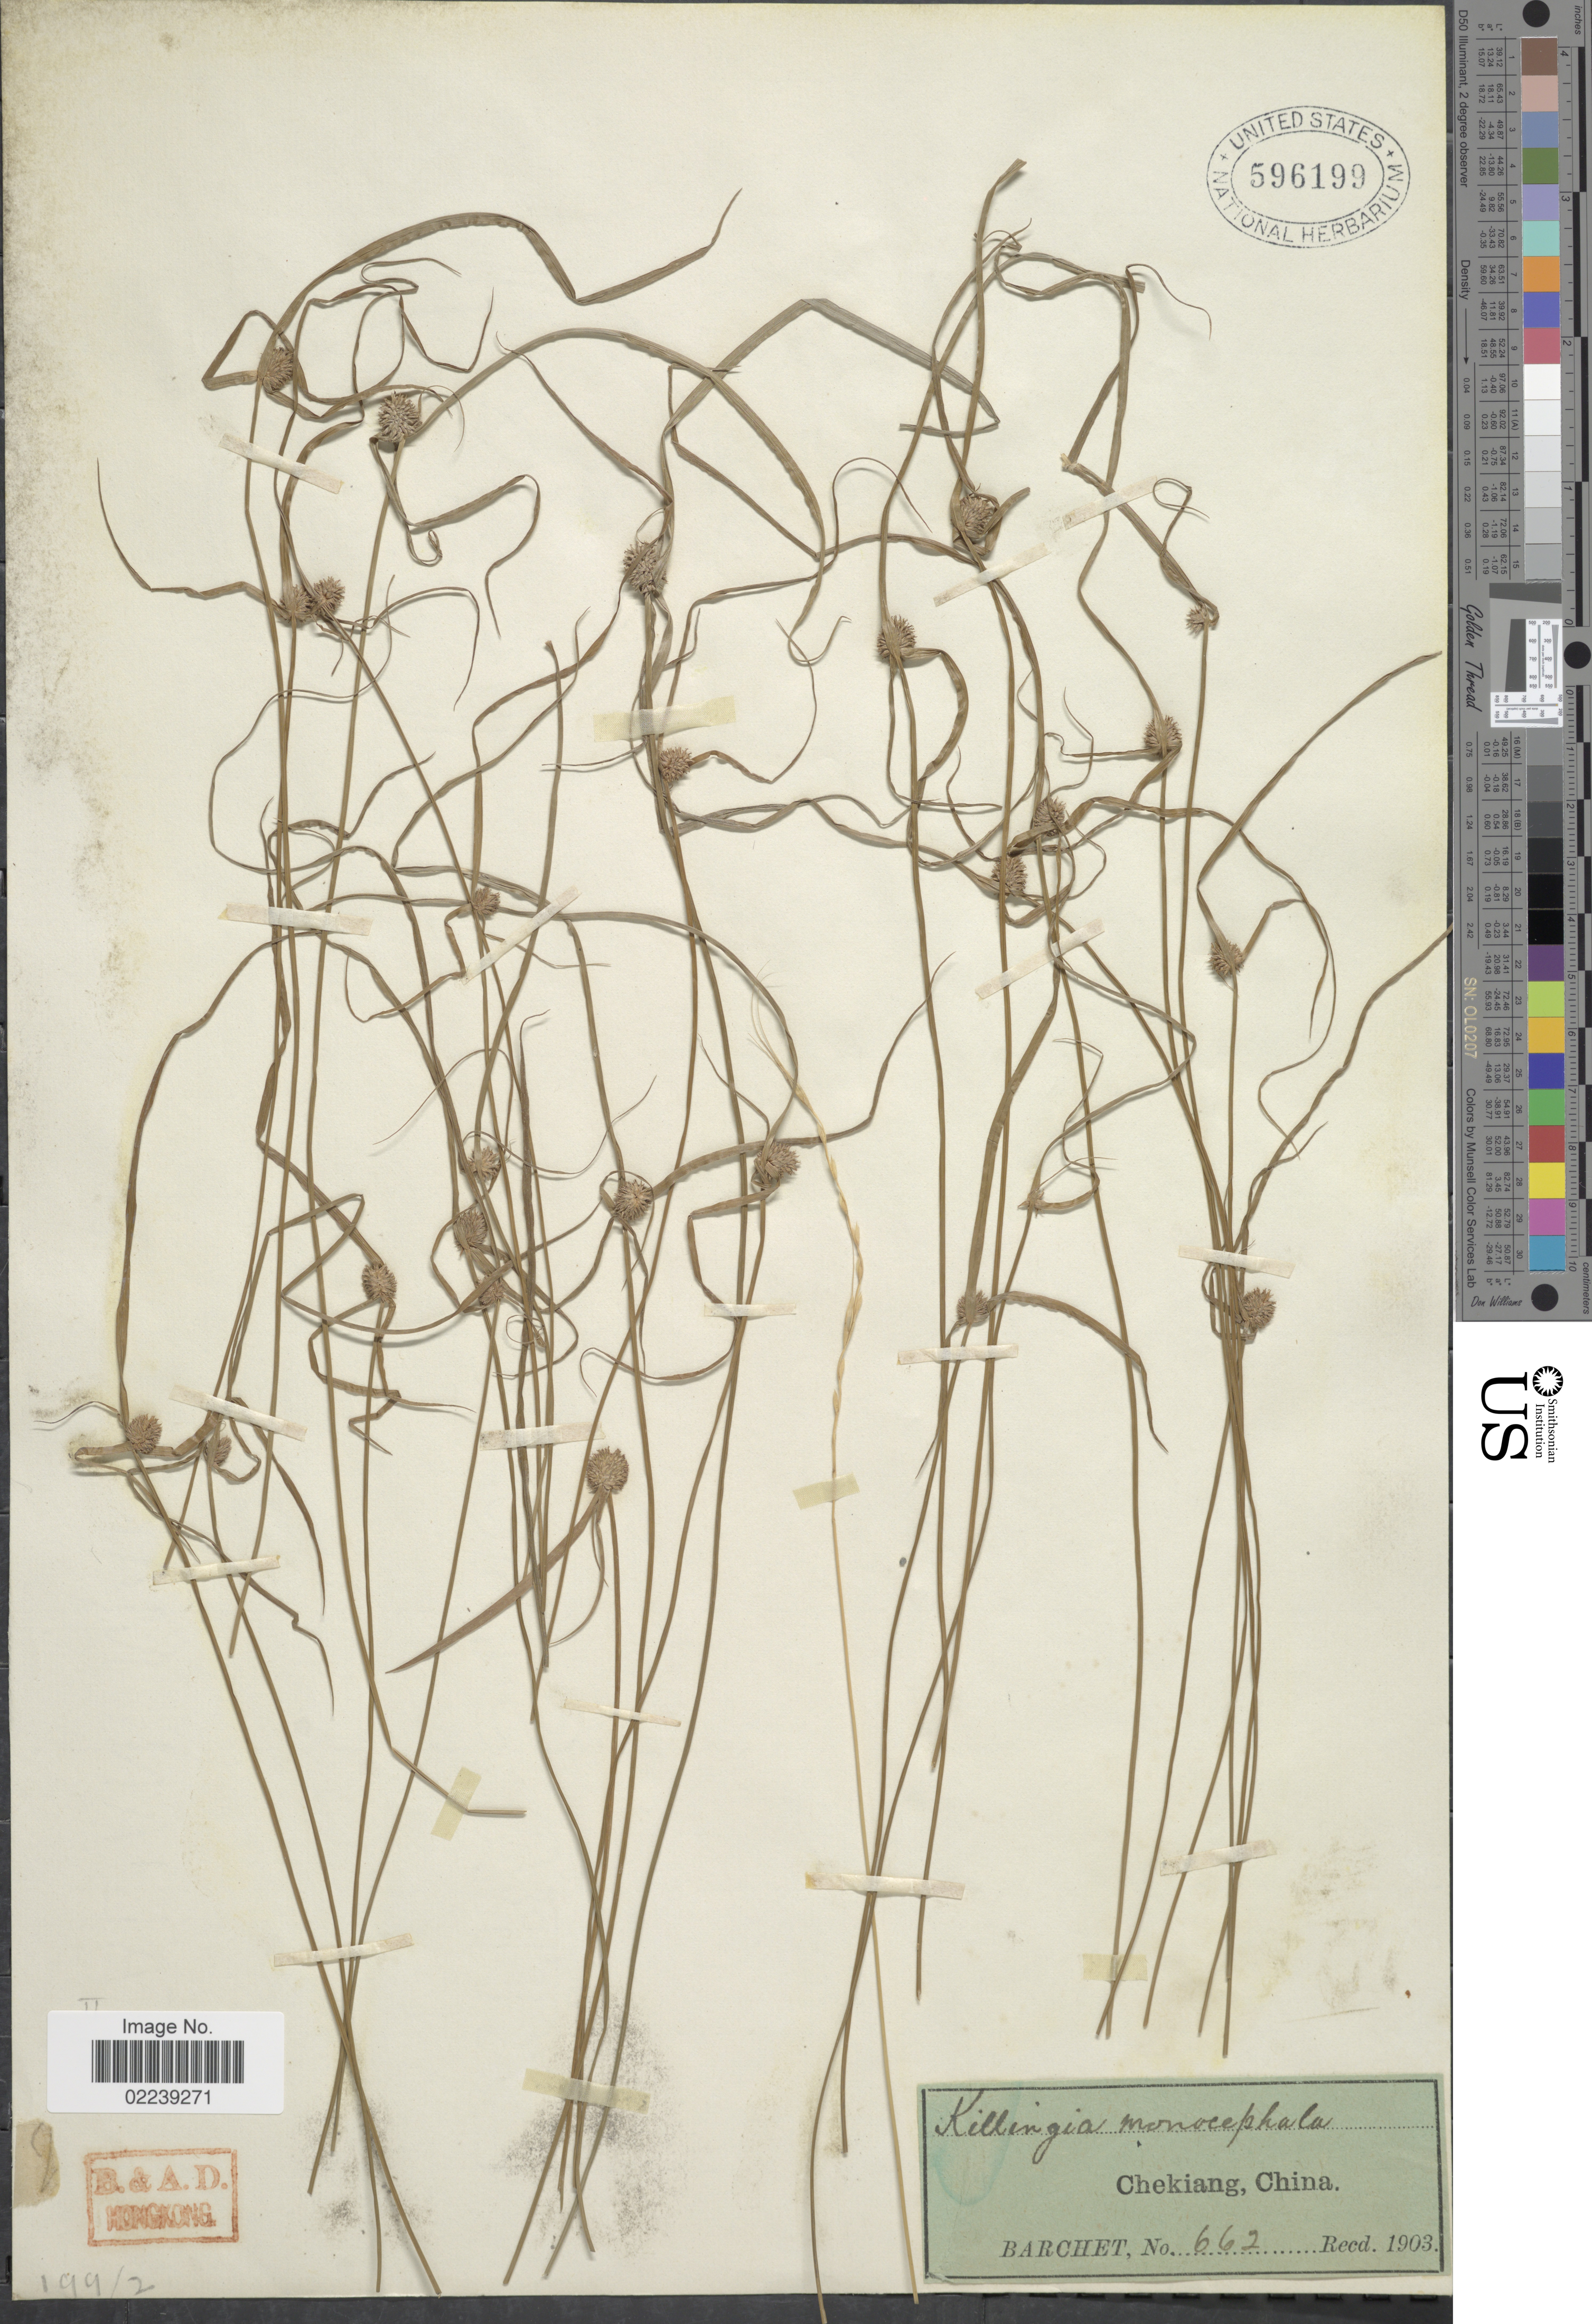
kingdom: Plantae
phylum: Tracheophyta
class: Liliopsida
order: Poales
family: Cyperaceae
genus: Cyperus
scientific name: Cyperus brevifolius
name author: (Rottb.) Hassk.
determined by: Strong, M. T., (US), Smithsonian Institution - National Museum of Natural History (UNITED STATES)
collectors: Barchet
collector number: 662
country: China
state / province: Zhejiang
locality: Chekiang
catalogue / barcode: US 596199